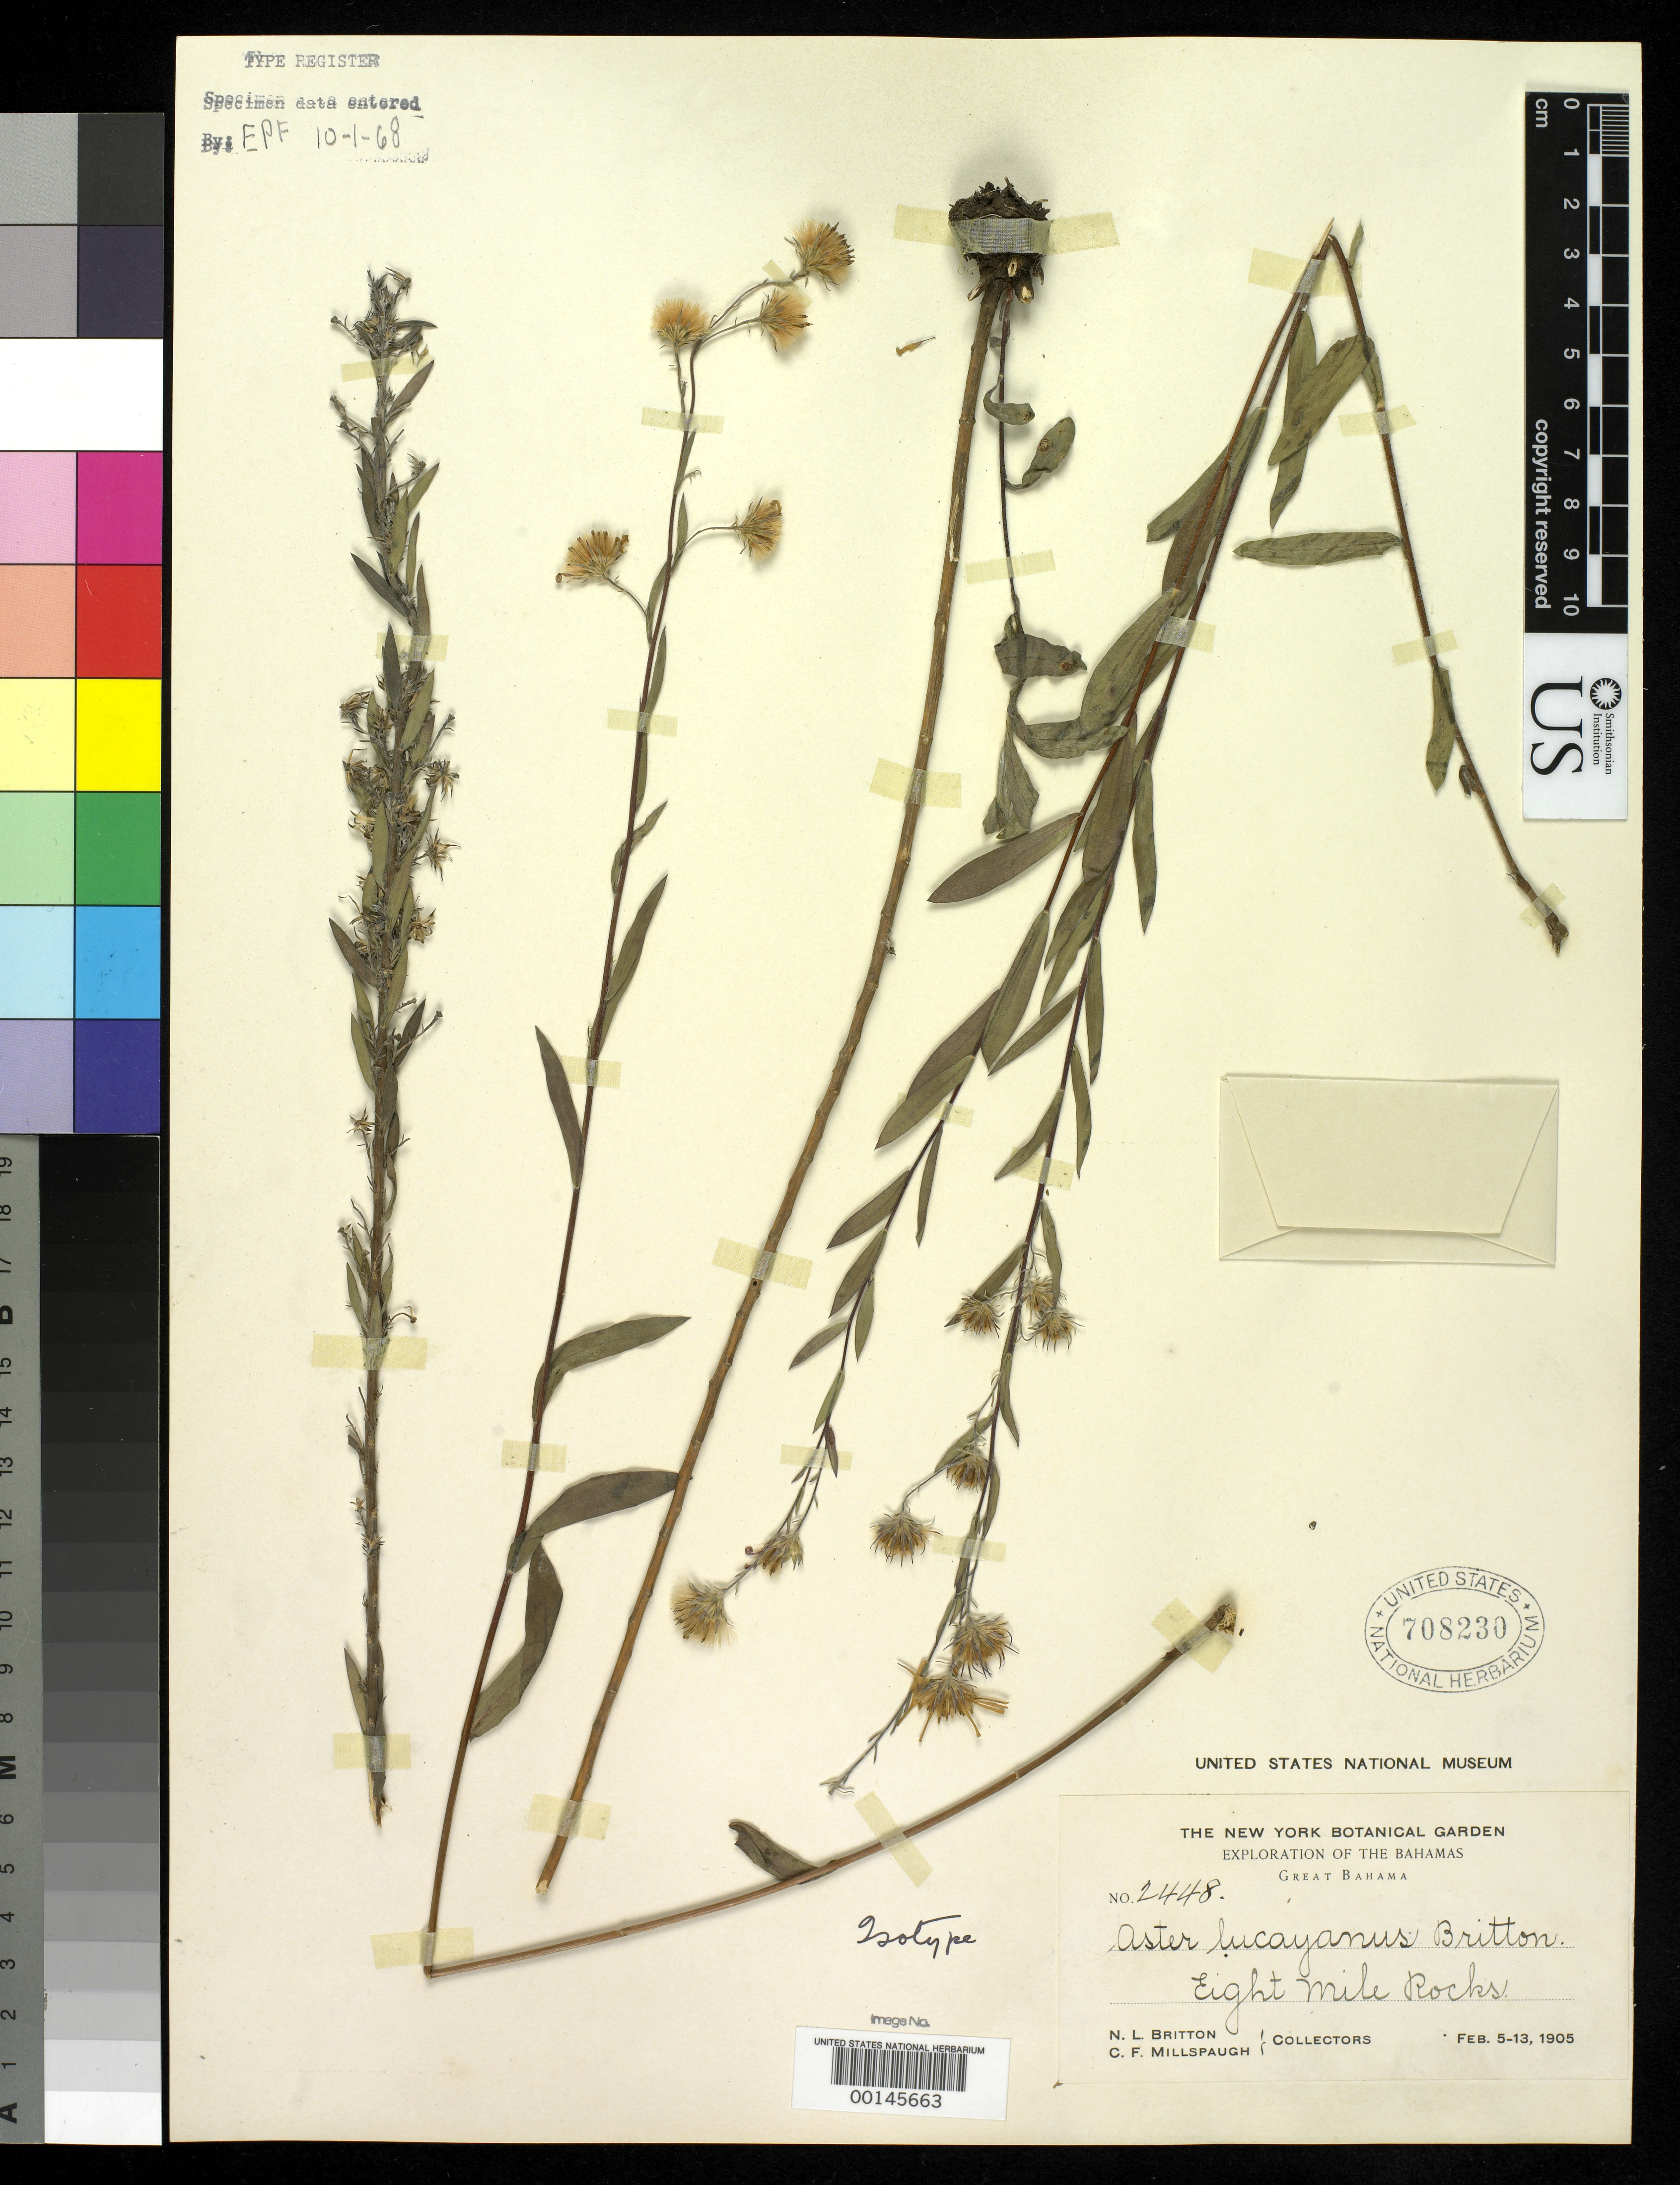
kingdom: Plantae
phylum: Tracheophyta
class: Magnoliopsida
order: Asterales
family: Asteraceae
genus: Aster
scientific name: Aster lucayanus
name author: Britton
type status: Isotype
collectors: N. Britton & C. F. Millspaugh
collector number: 2448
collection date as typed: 13 Feb 1905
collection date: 1905-02-13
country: Bahamas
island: Grand Bahama Island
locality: Eight Mile Rocks.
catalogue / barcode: US 708230